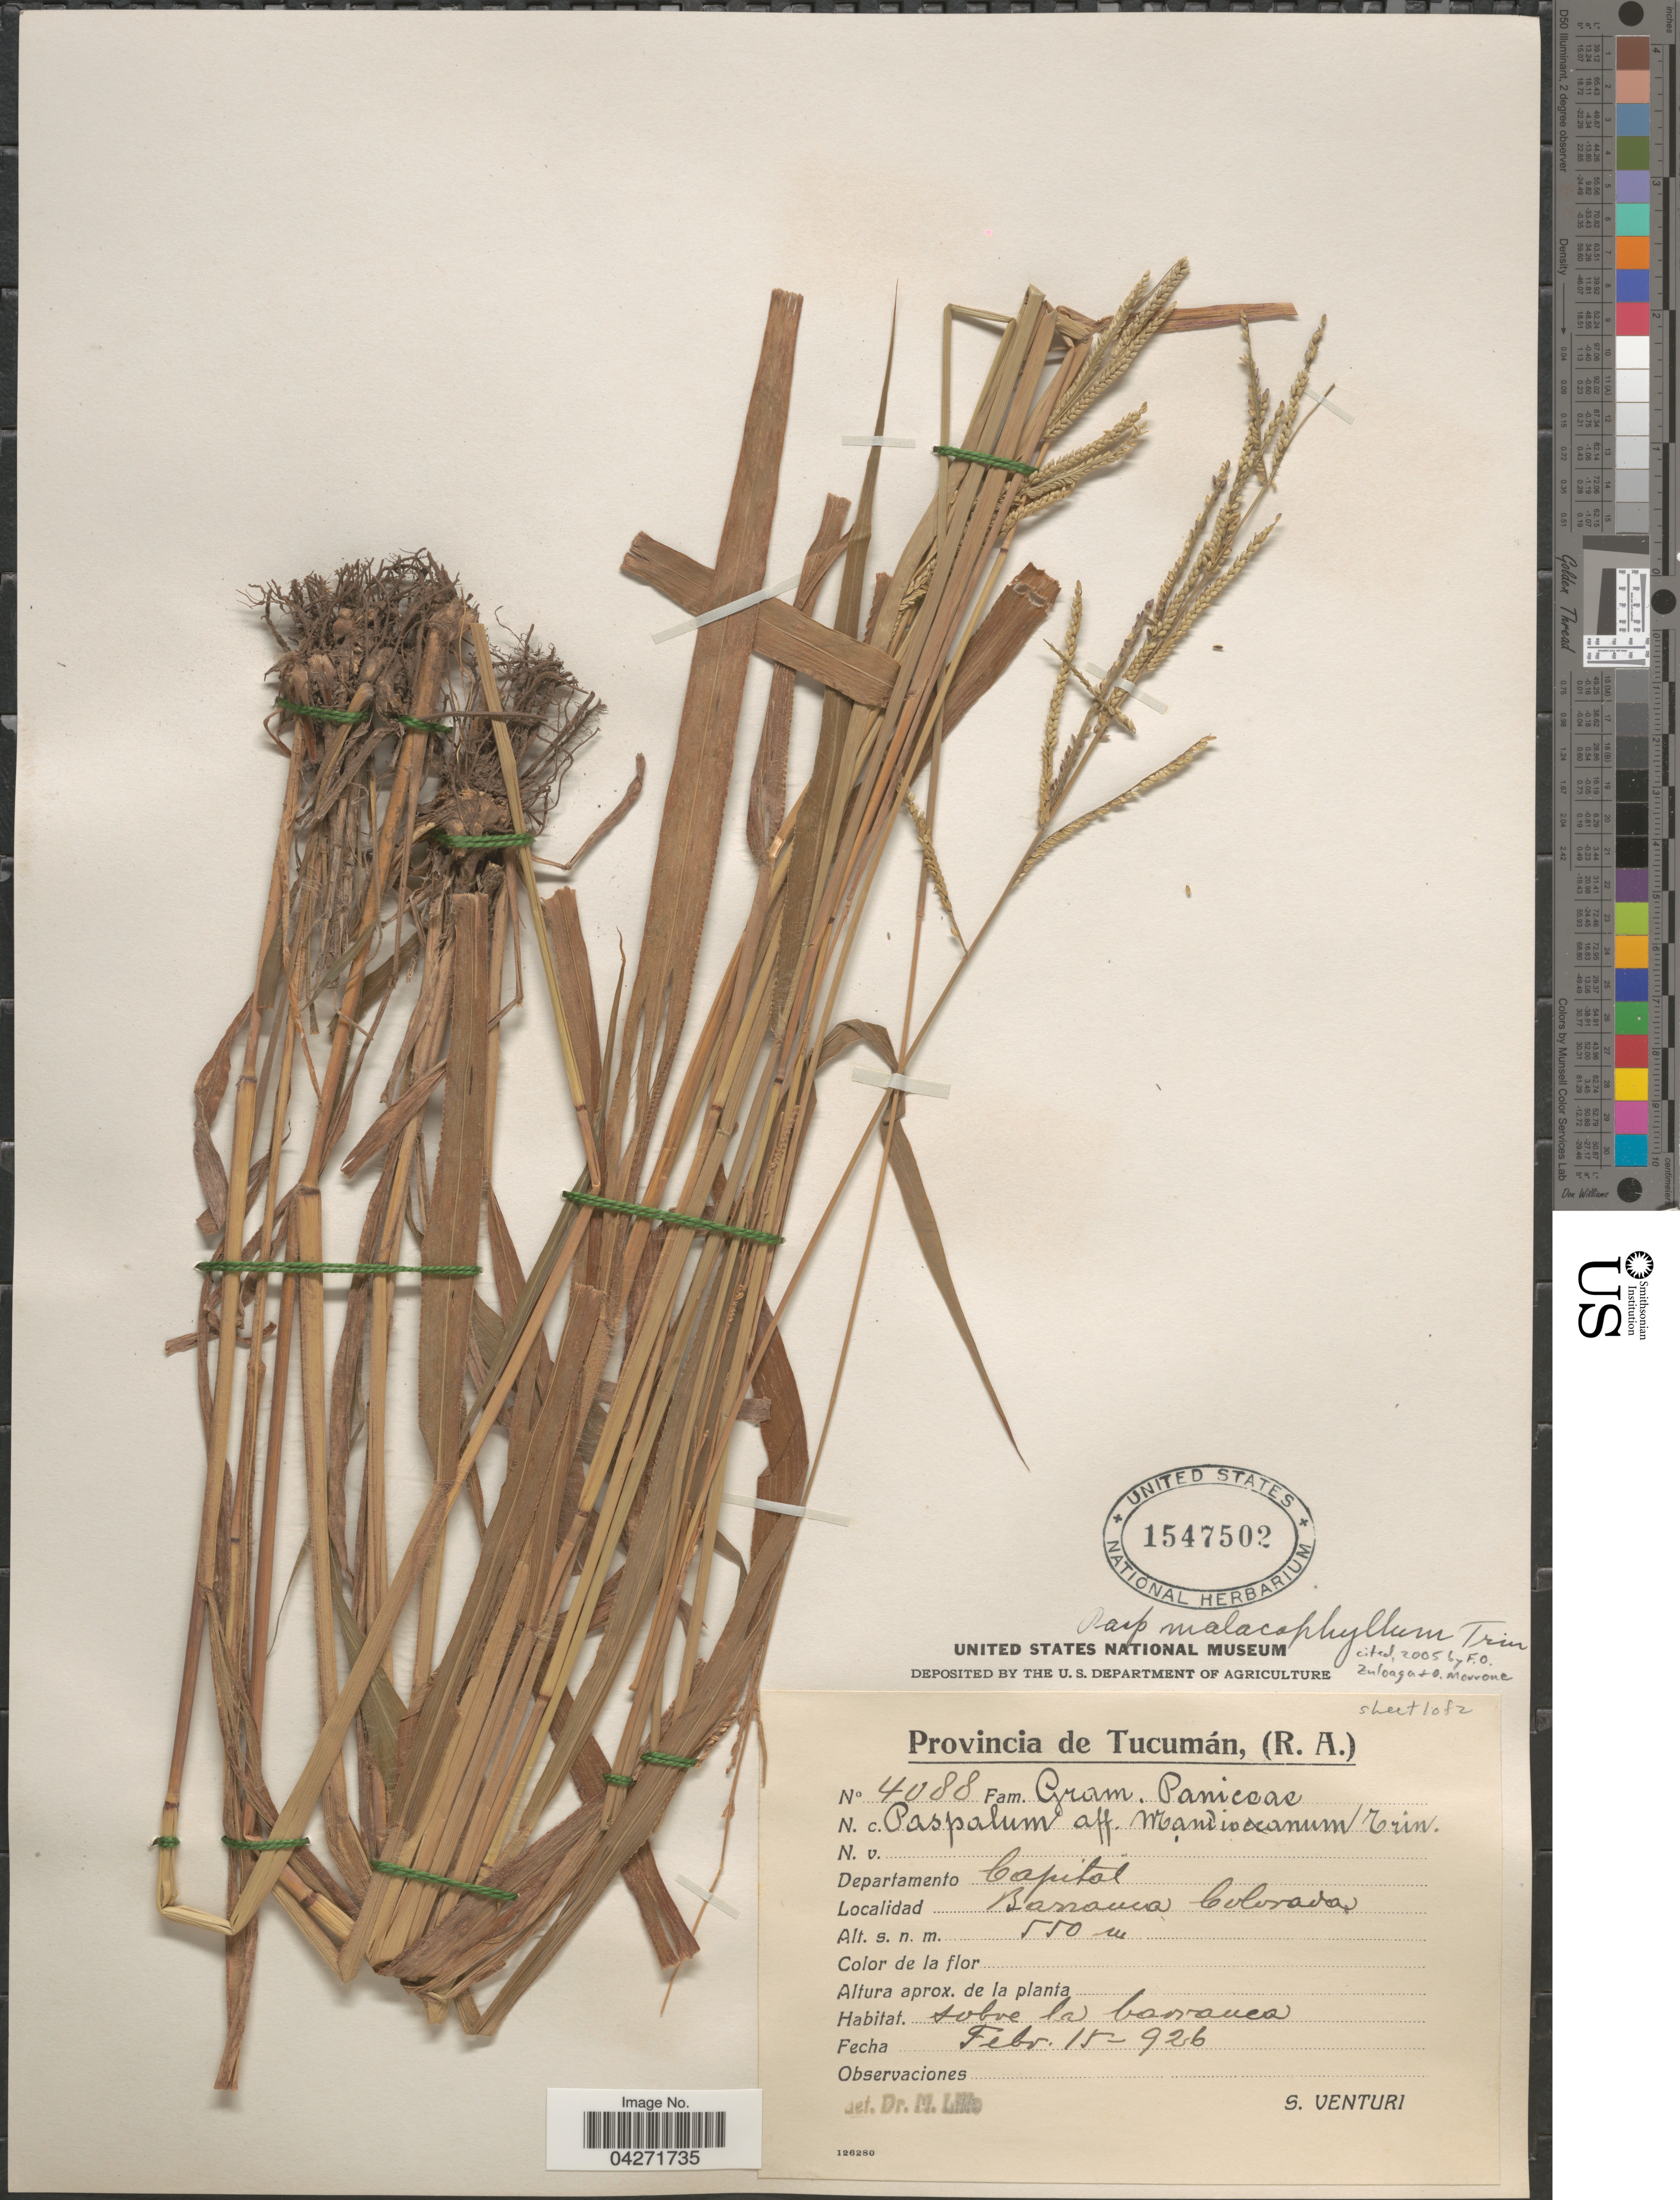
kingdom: Plantae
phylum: Tracheophyta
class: Liliopsida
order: Poales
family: Poaceae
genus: Paspalum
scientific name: Paspalum malacophyllum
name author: Trin.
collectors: S. Venturi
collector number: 4088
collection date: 1926-02-15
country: Argentina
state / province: Tucuman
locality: Departamento Capital. Barranca Colorado.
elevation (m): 550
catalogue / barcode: US 1547502